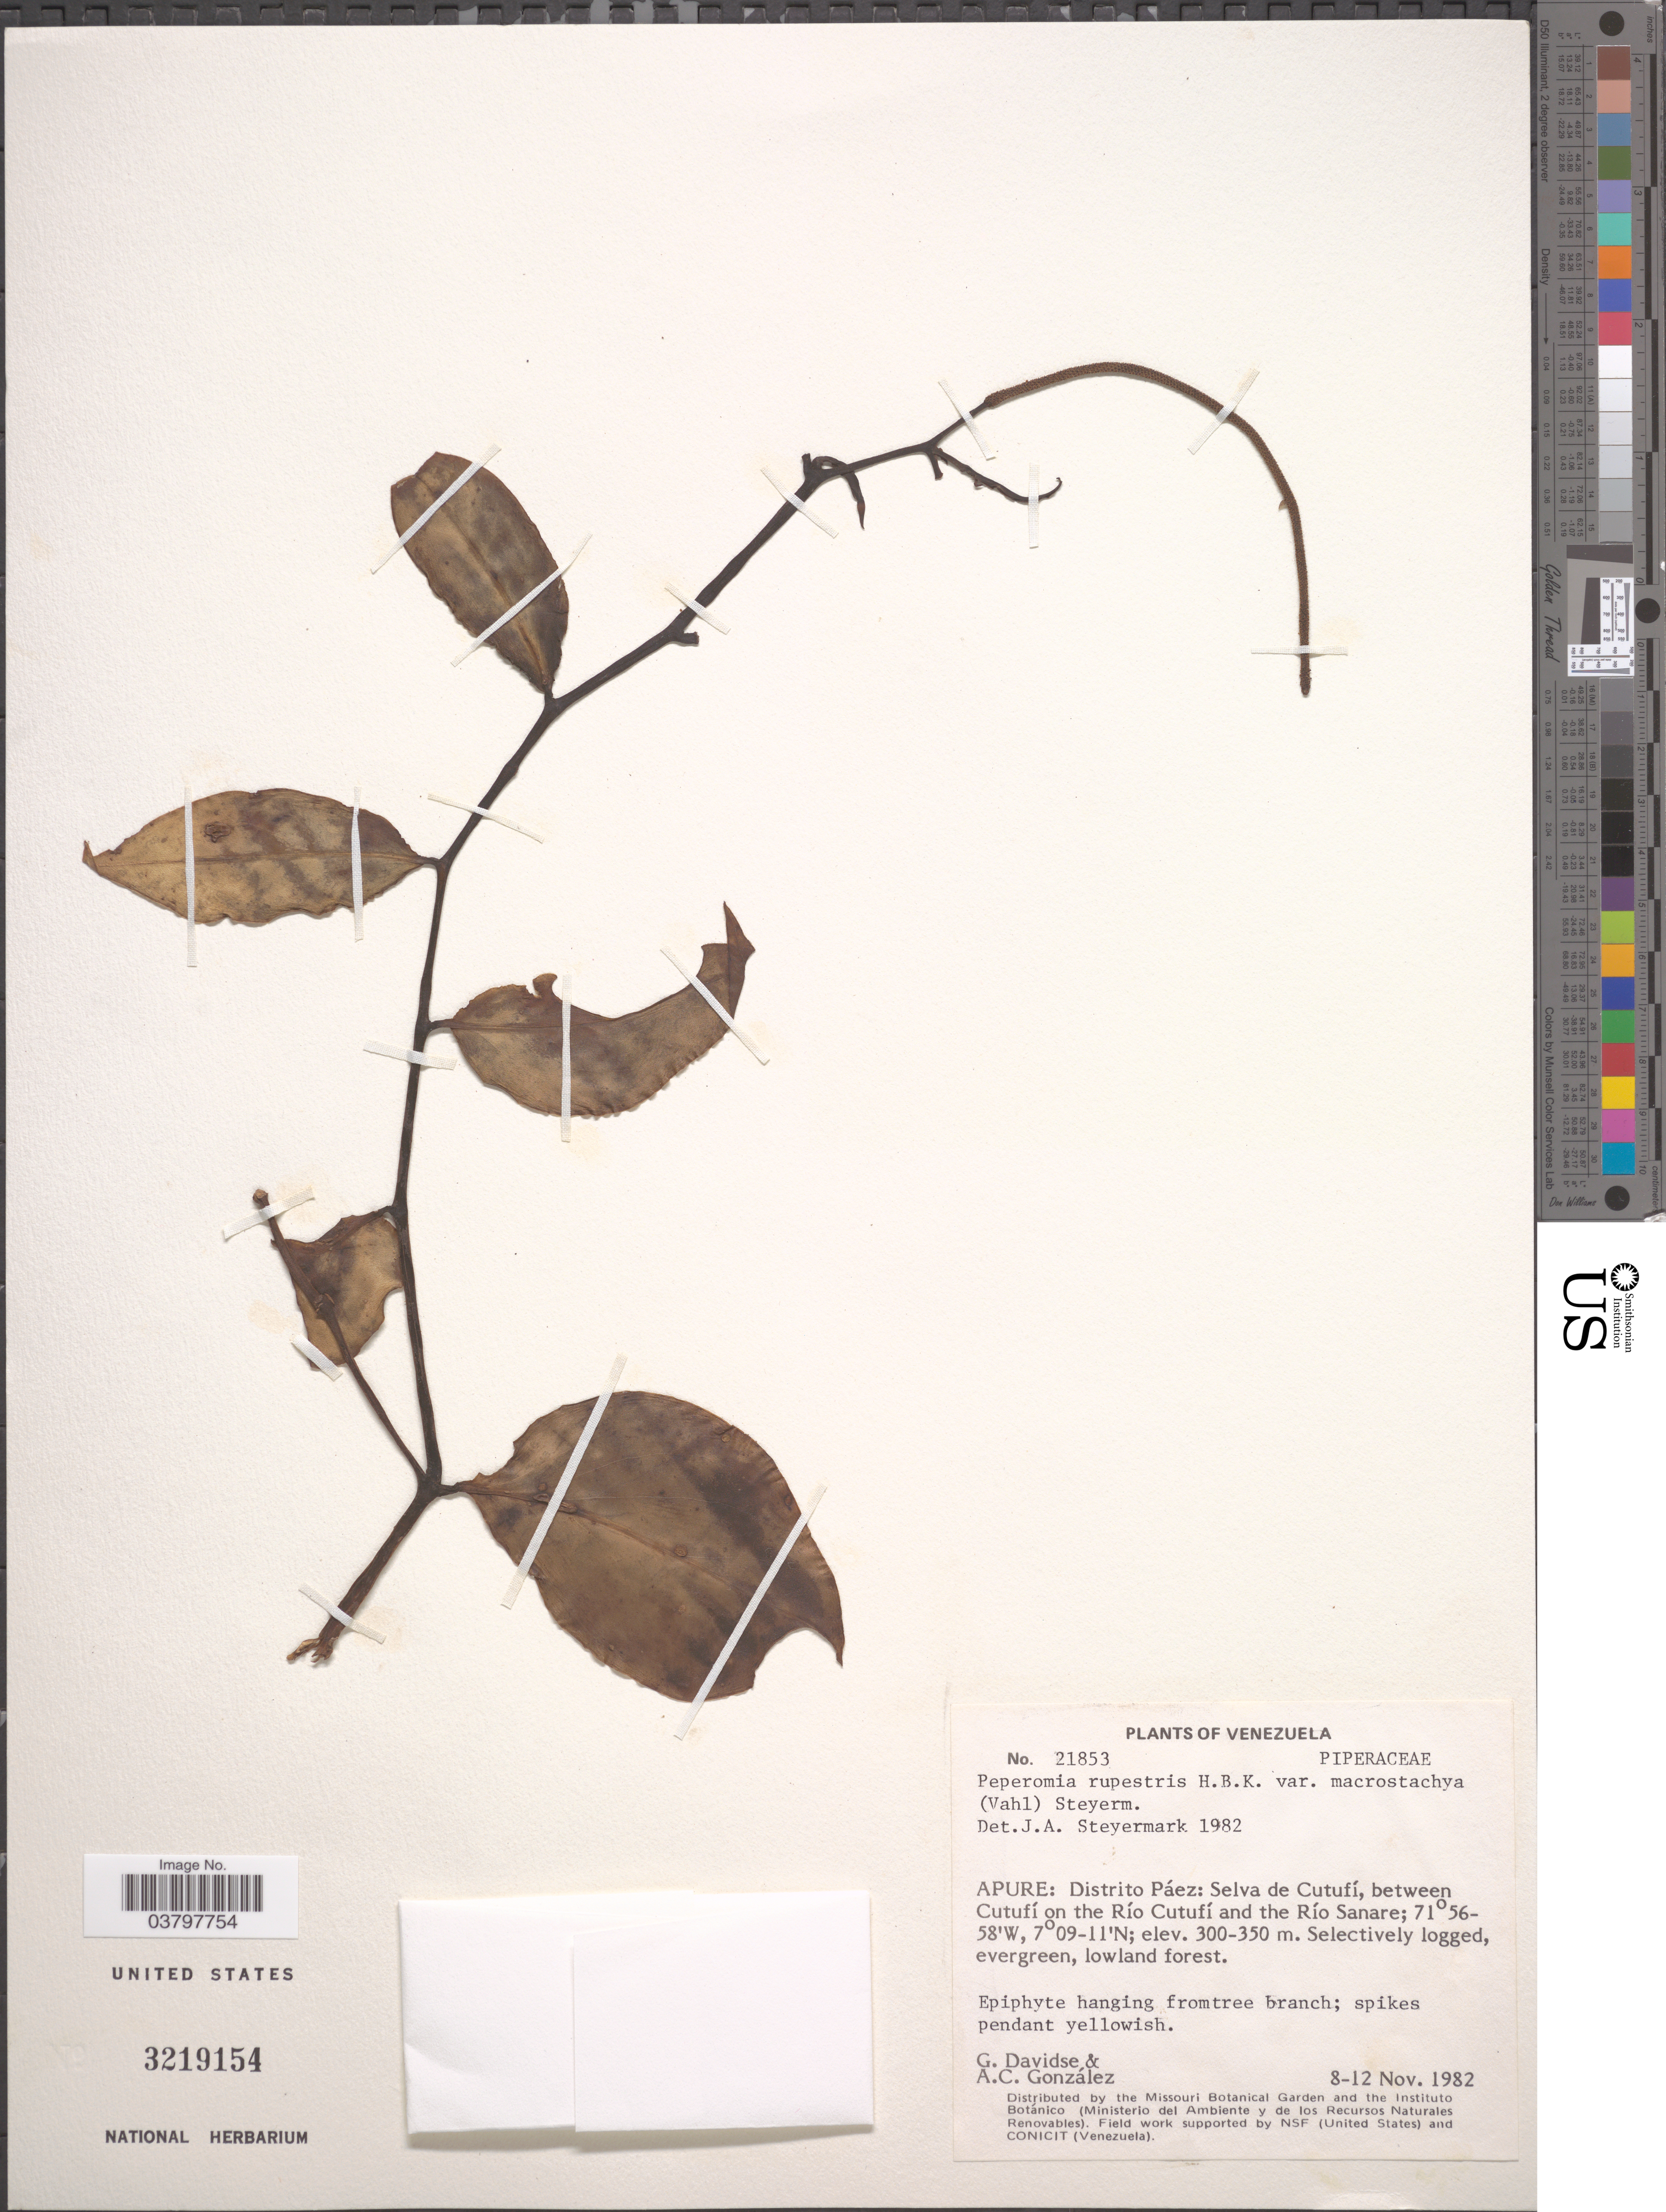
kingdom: Plantae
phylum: Tracheophyta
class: Magnoliopsida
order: Piperales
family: Piperaceae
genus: Peperomia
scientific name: Peperomia macrostachya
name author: (Vahl) A. Dietr.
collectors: G. Davidse & A. C. González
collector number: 21853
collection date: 1982-11-08/1982-11-12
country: Venezuela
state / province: Apure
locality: Distrito Páez: Selva de Cutufí, between Cutufí oon the Río Cutufí and the Río Sanare.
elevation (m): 300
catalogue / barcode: US 3219154